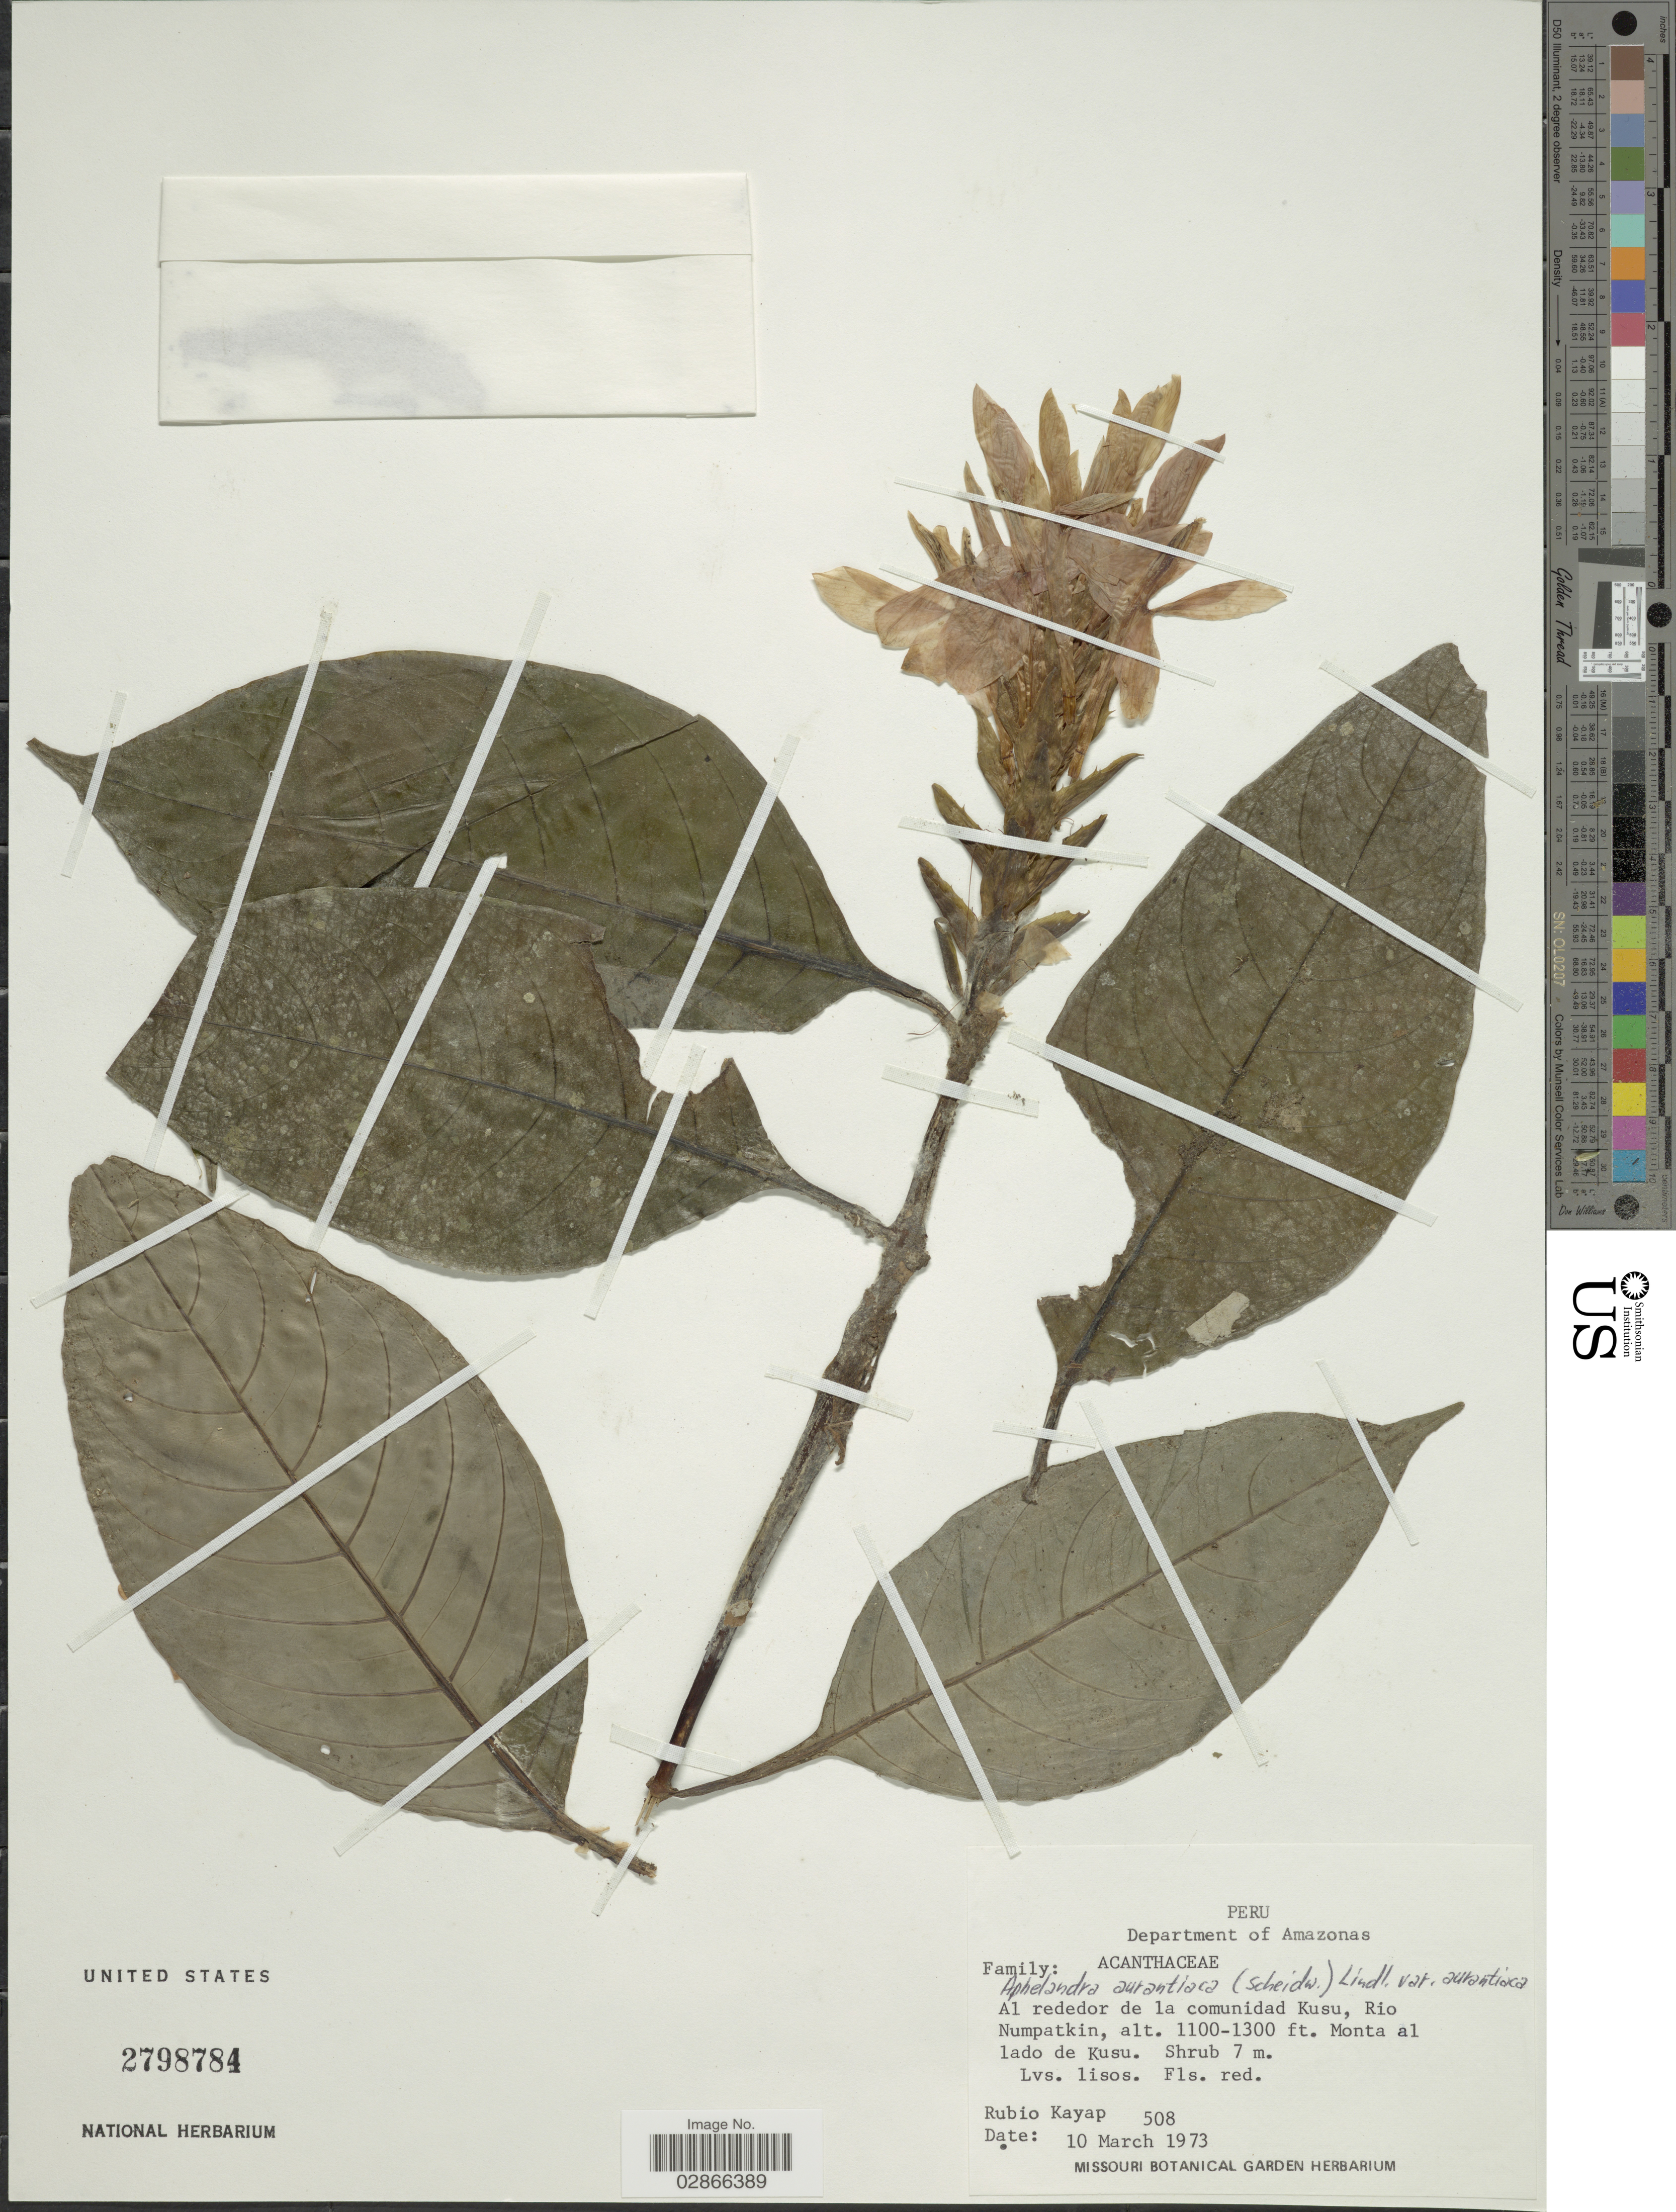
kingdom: Plantae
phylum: Tracheophyta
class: Magnoliopsida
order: Lamiales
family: Acanthaceae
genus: Aphelandra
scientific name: Aphelandra aurantiaca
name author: (Scheidw.) Lindl.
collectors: R. Kayap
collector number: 508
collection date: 1973-03-10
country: Peru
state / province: Amazonas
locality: Department of Amazonas. Al rededor de la comunidad Kusu, Rio Numpatkin. Monta al lado de Kusu.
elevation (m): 335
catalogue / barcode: US 2798784